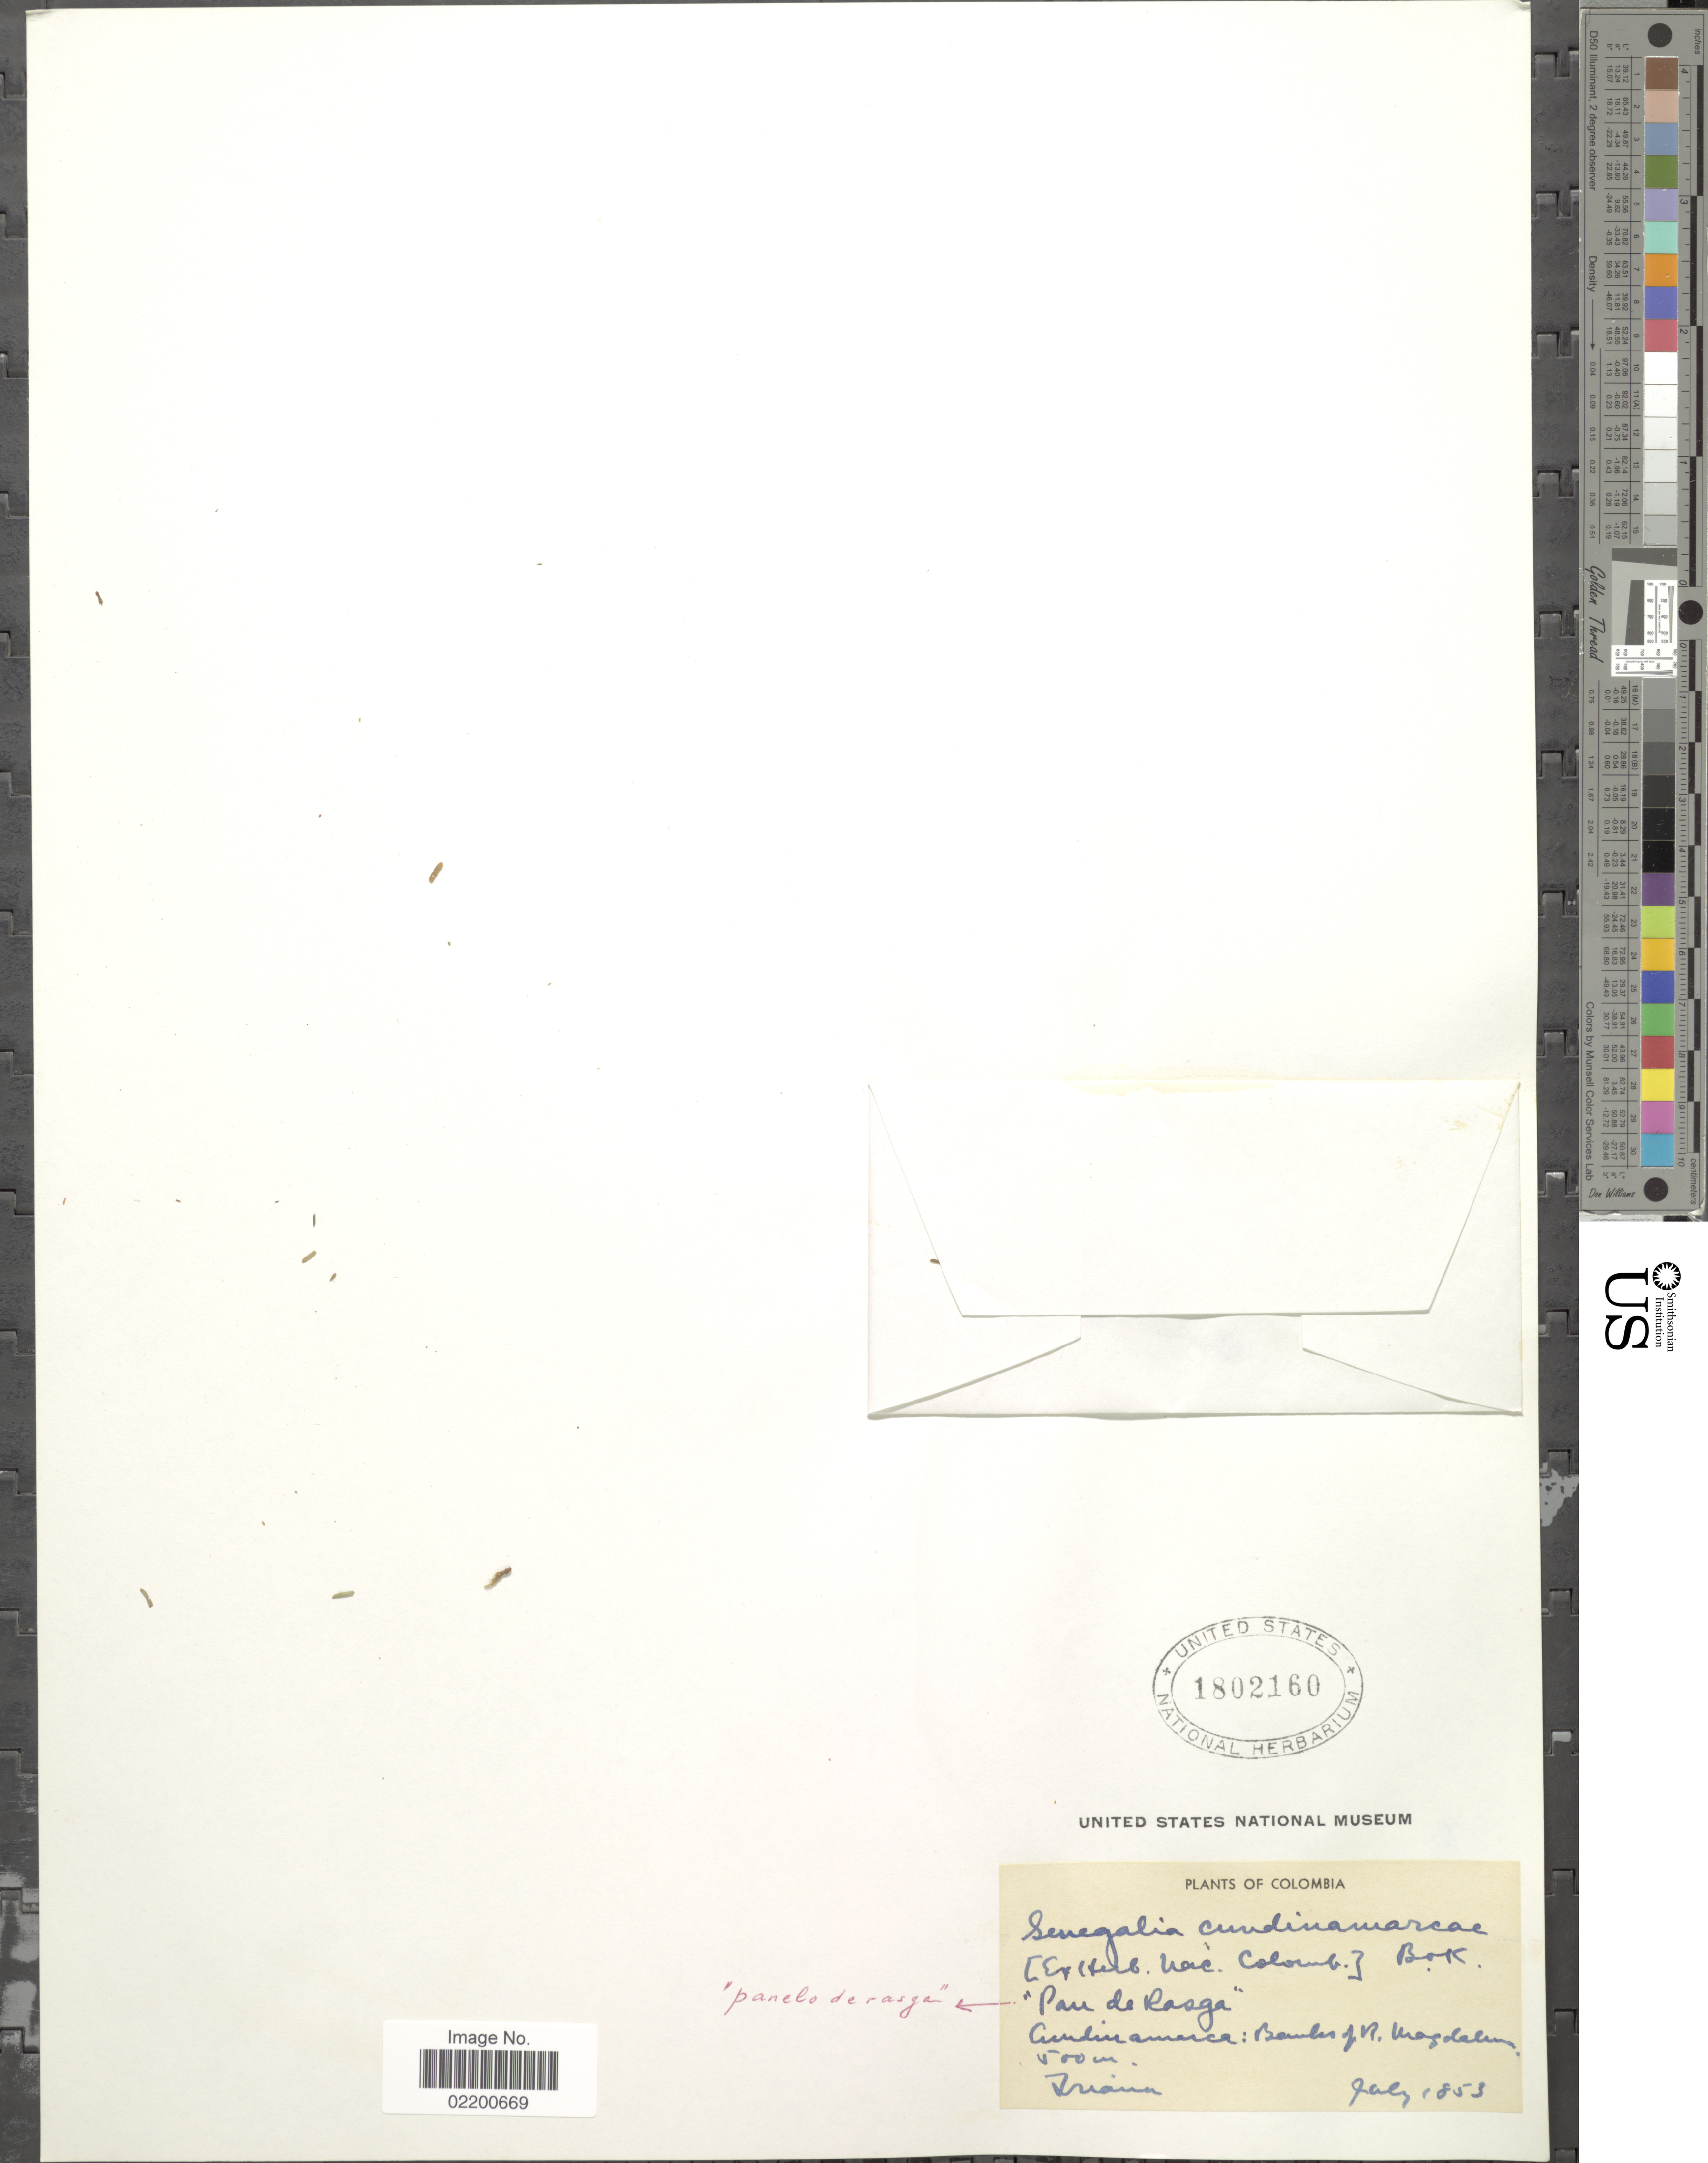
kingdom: Plantae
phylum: Tracheophyta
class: Magnoliopsida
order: Fabales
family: Fabaceae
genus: Senegalia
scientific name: Senegalia cundinamarcae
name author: Britton & Killip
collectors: Triana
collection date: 1853-07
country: Colombia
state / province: Cundinamarca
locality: Cundinamarca: Banks of R. Magdalena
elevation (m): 500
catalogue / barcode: US 1802160